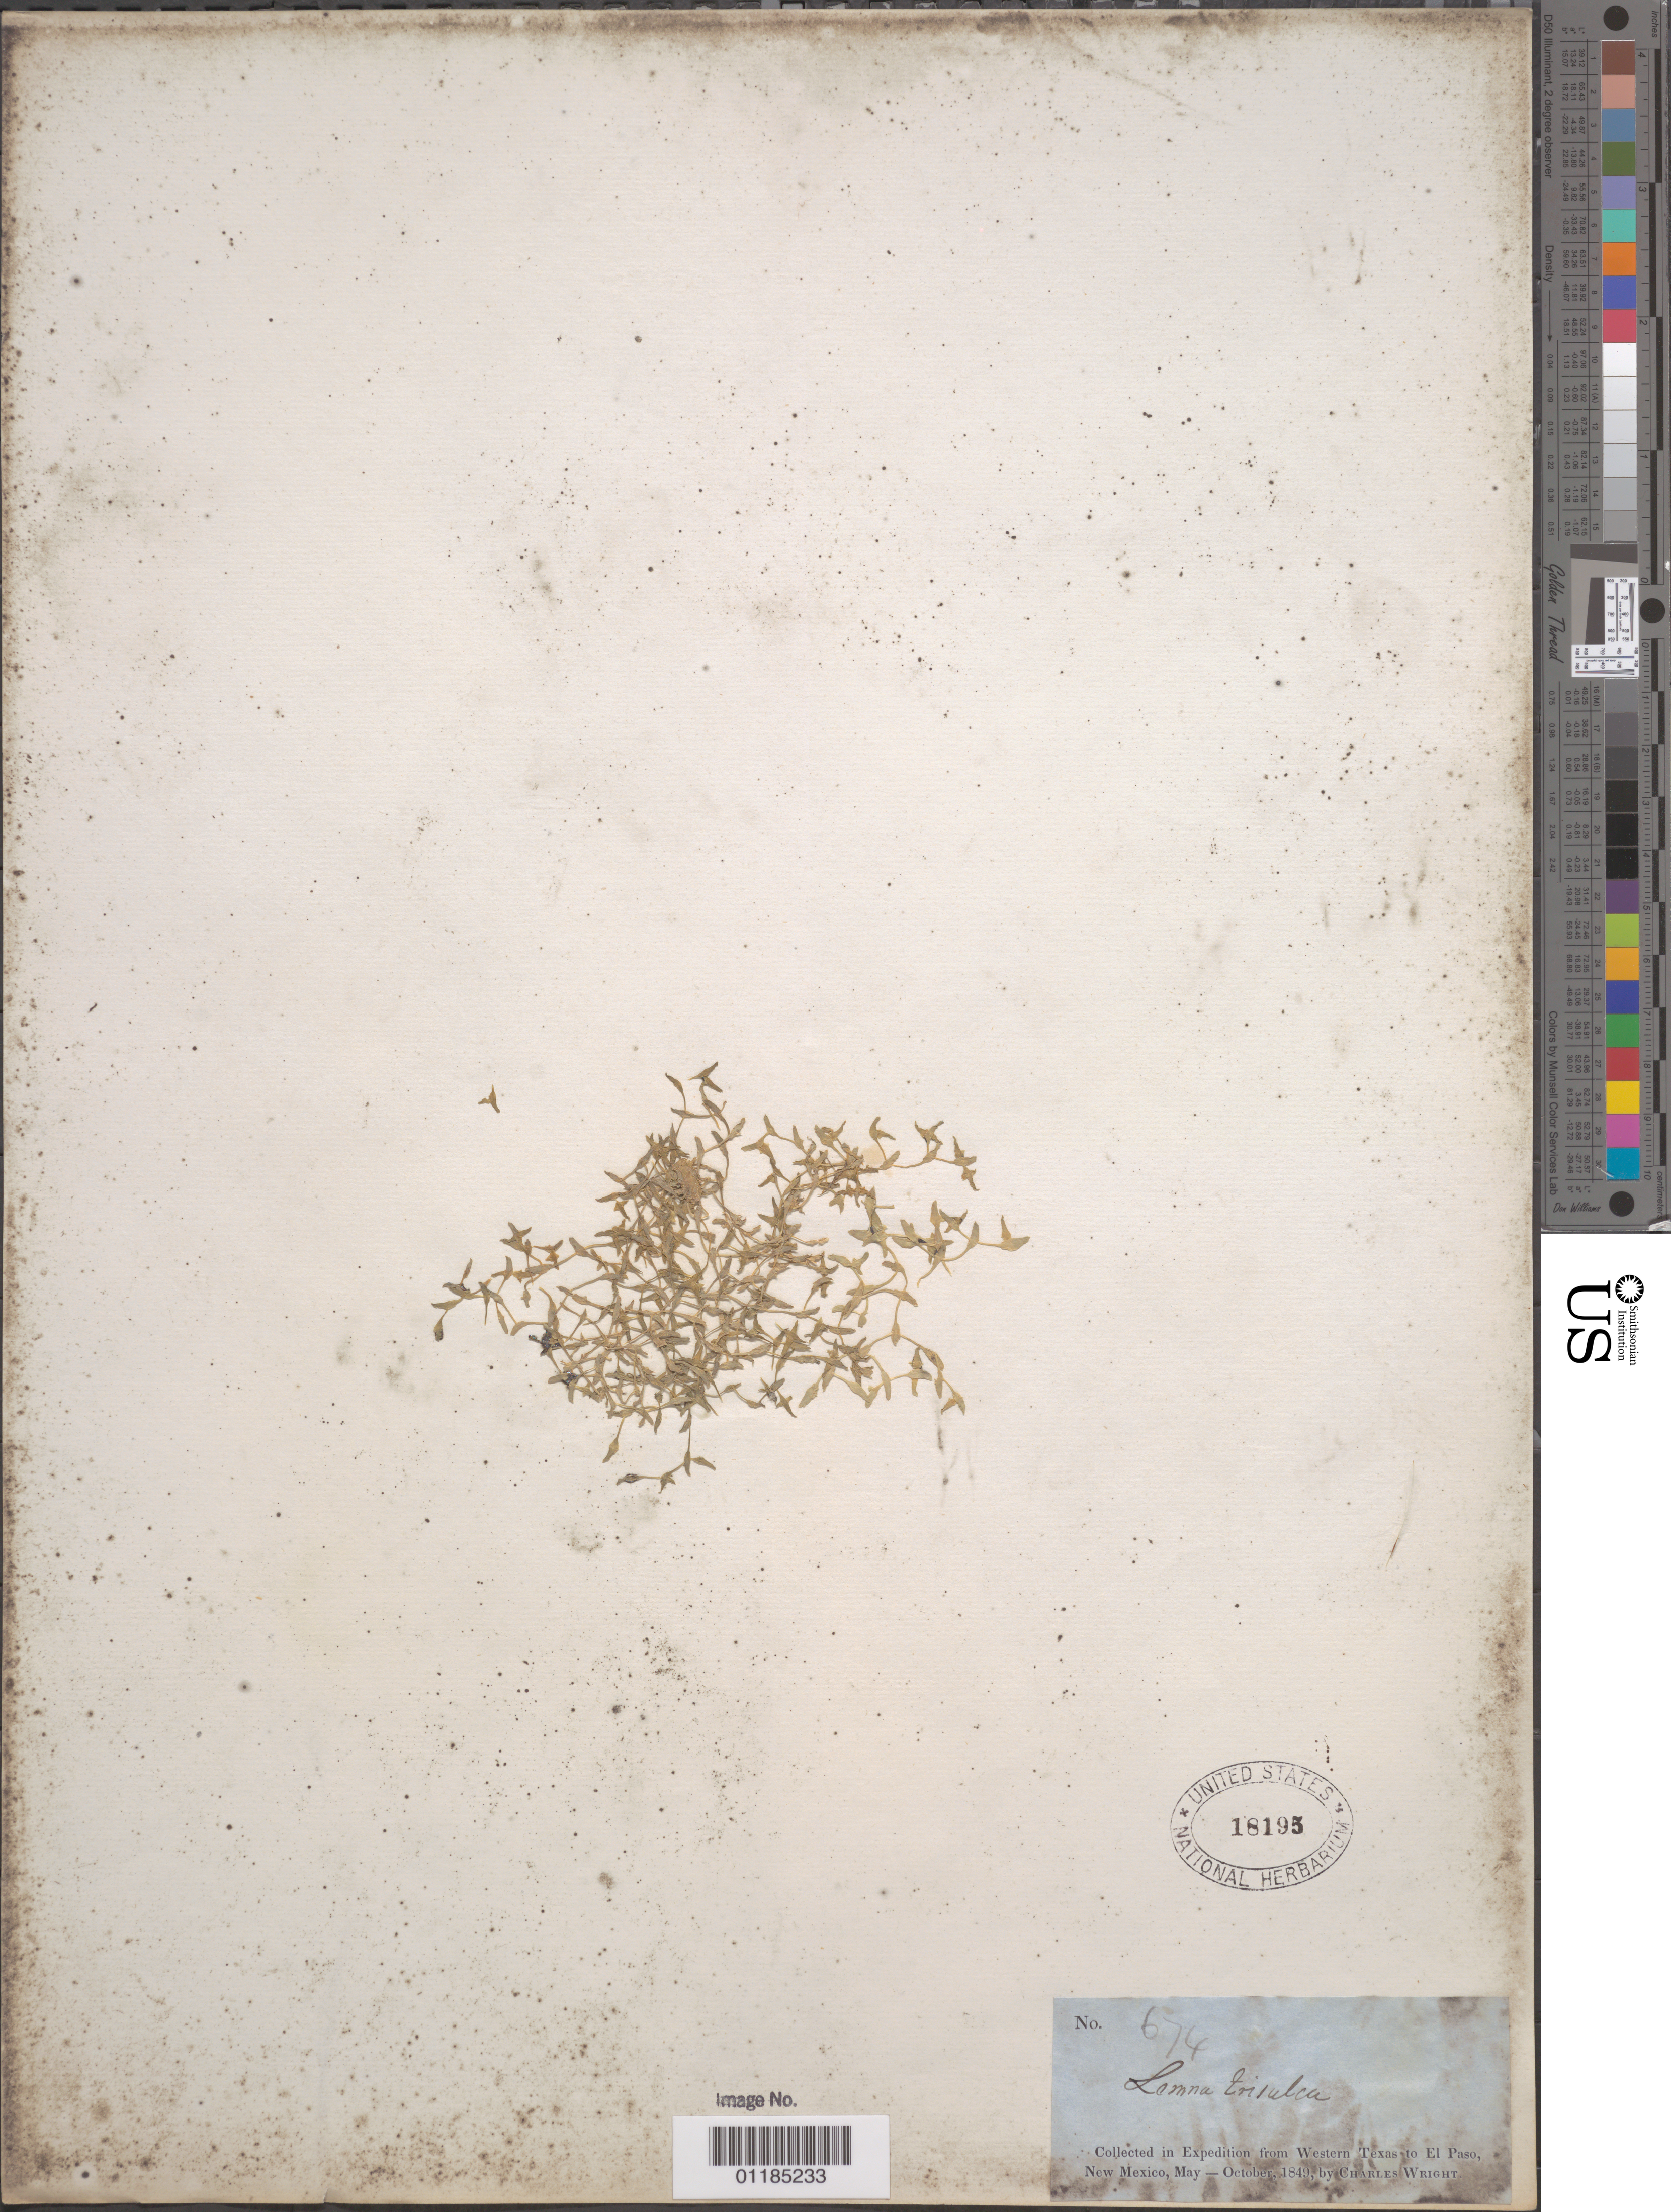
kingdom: Plantae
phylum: Tracheophyta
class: Liliopsida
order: Alismatales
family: Araceae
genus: Lemna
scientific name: Lemna trisulca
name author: L.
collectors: C. Wright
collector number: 674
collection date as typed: May 1849 to -- Oct 1849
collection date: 1849-05/1849-10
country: United States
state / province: New Mexico / Texas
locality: W Texas to El Paso, New Mexico.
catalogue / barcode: US 18195